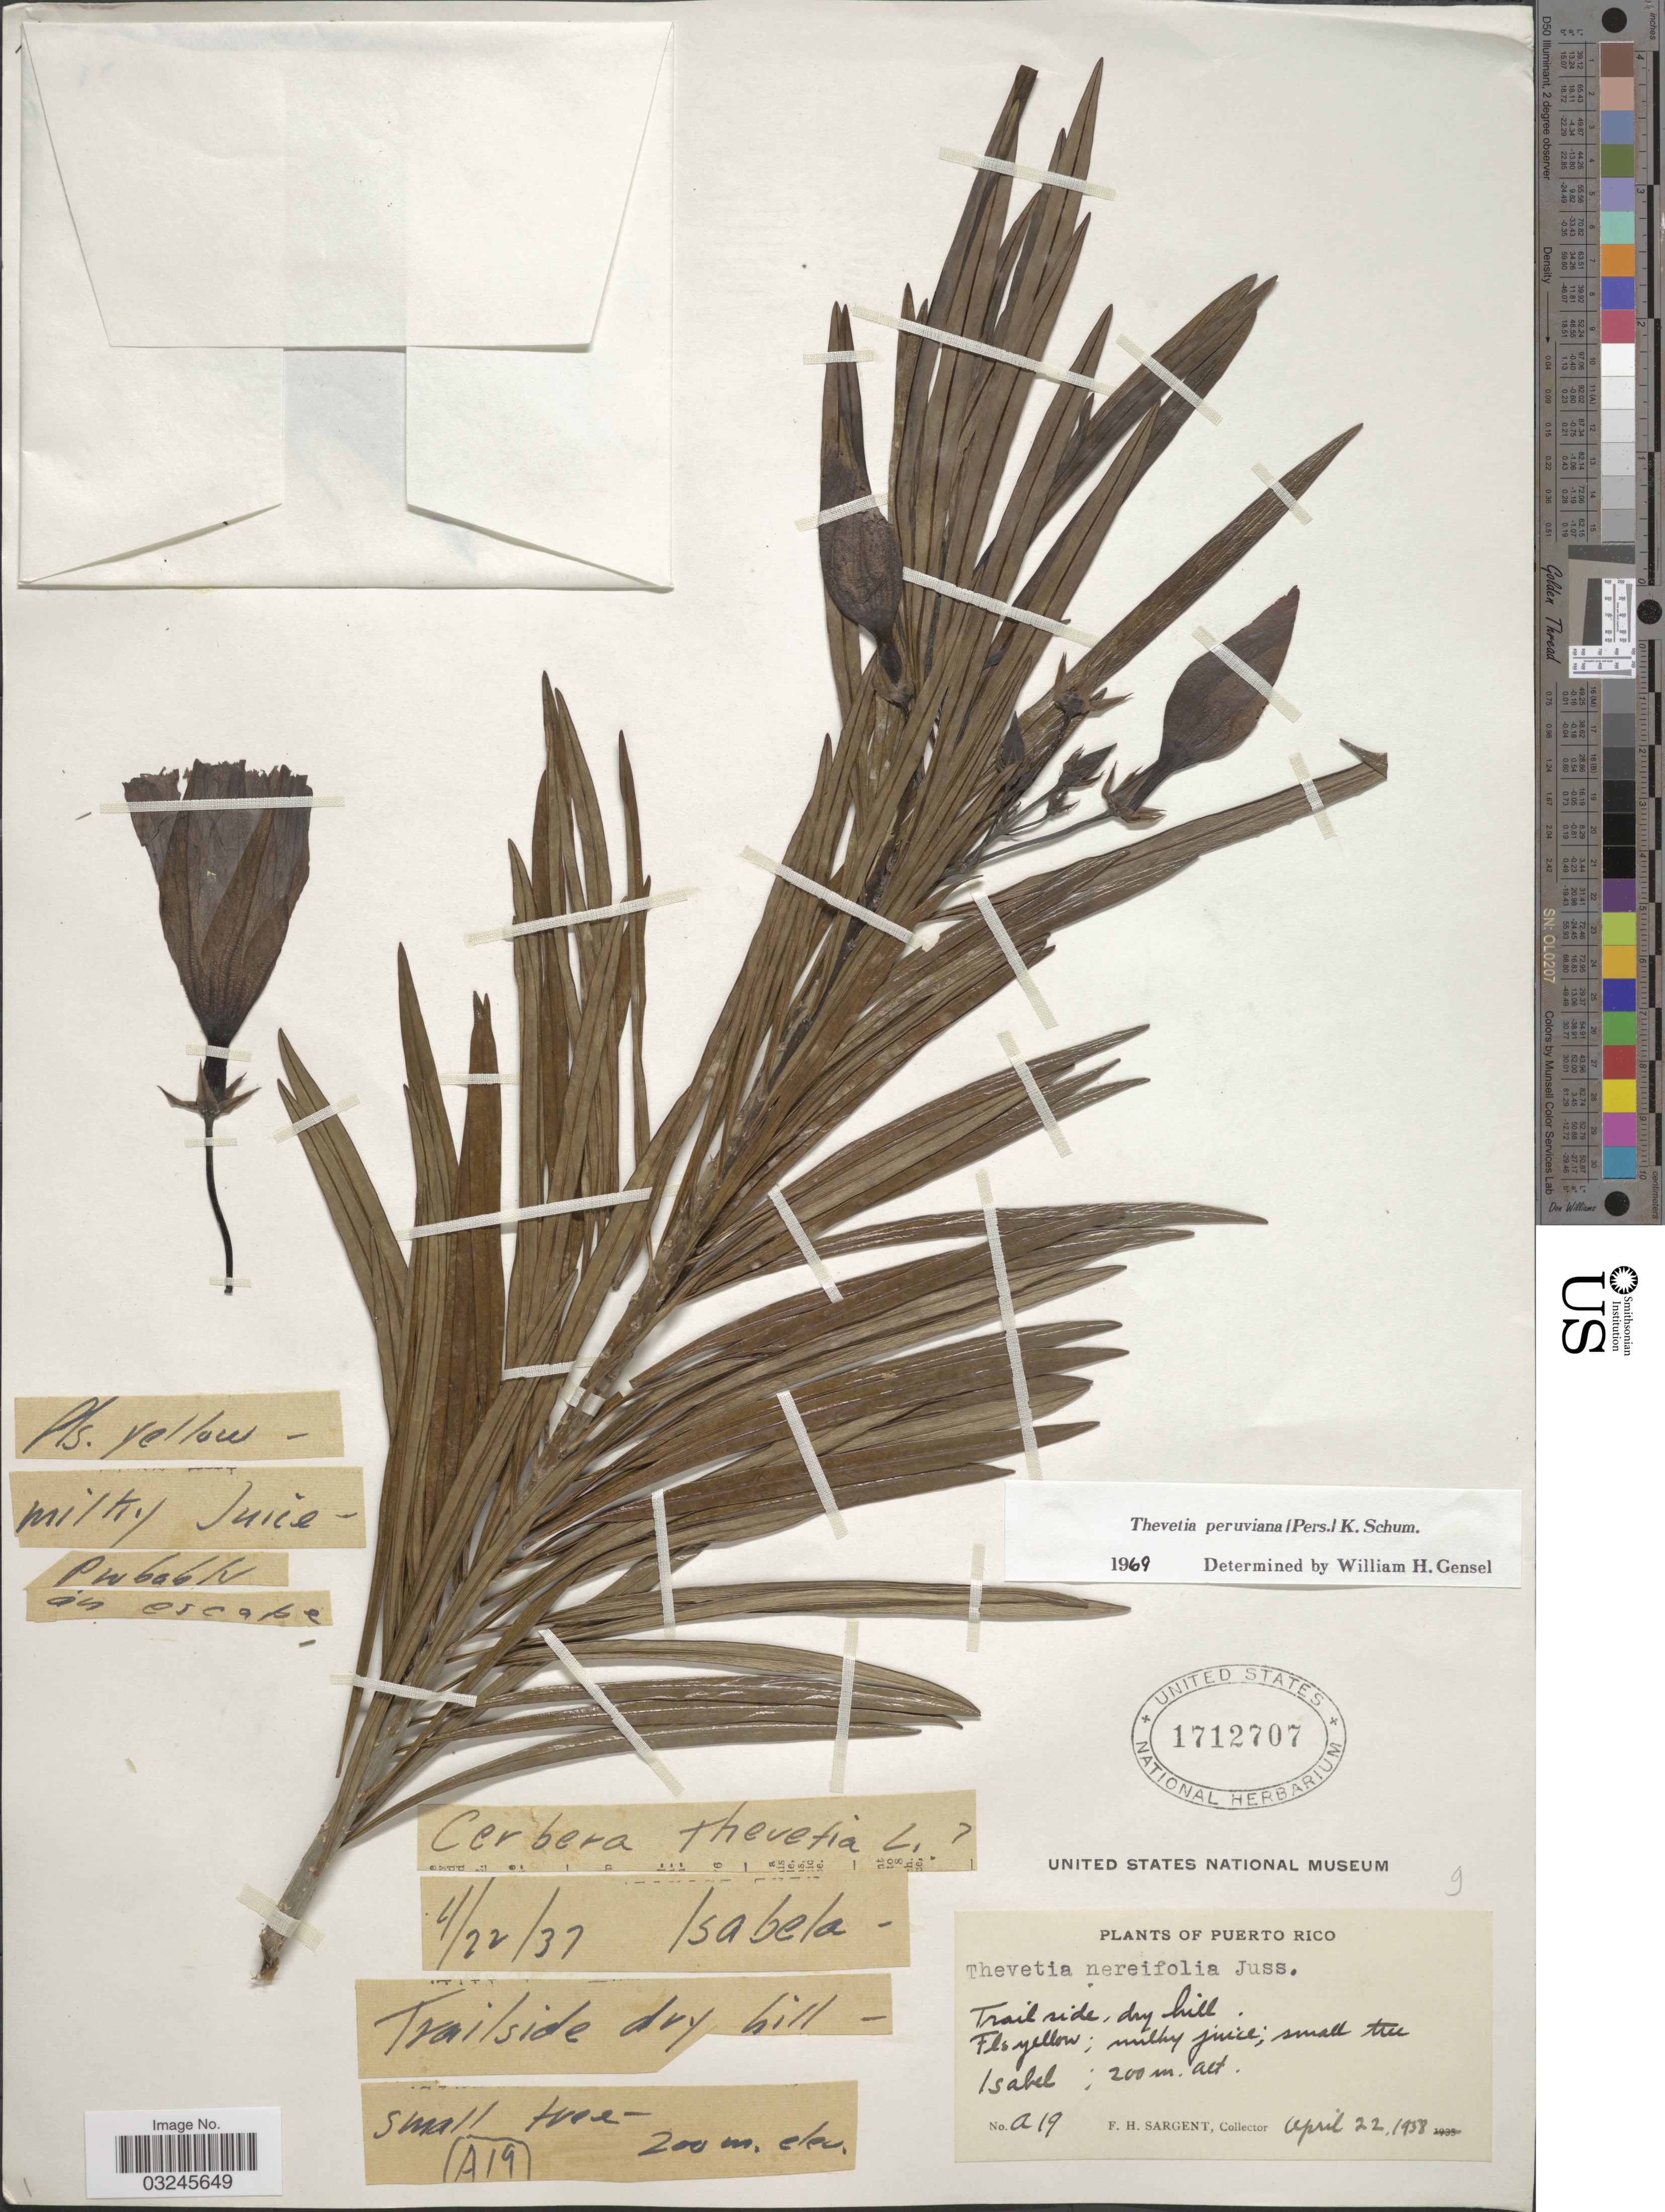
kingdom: Plantae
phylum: Tracheophyta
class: Magnoliopsida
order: Gentianales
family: Apocynaceae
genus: Thevetia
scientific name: Thevetia peruviana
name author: (Pers.) K. Schum.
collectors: F. H. Sargent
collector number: a19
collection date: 1938-04-22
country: Puerto Rico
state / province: Isabela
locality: Isabel.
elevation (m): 200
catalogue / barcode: US 1712707